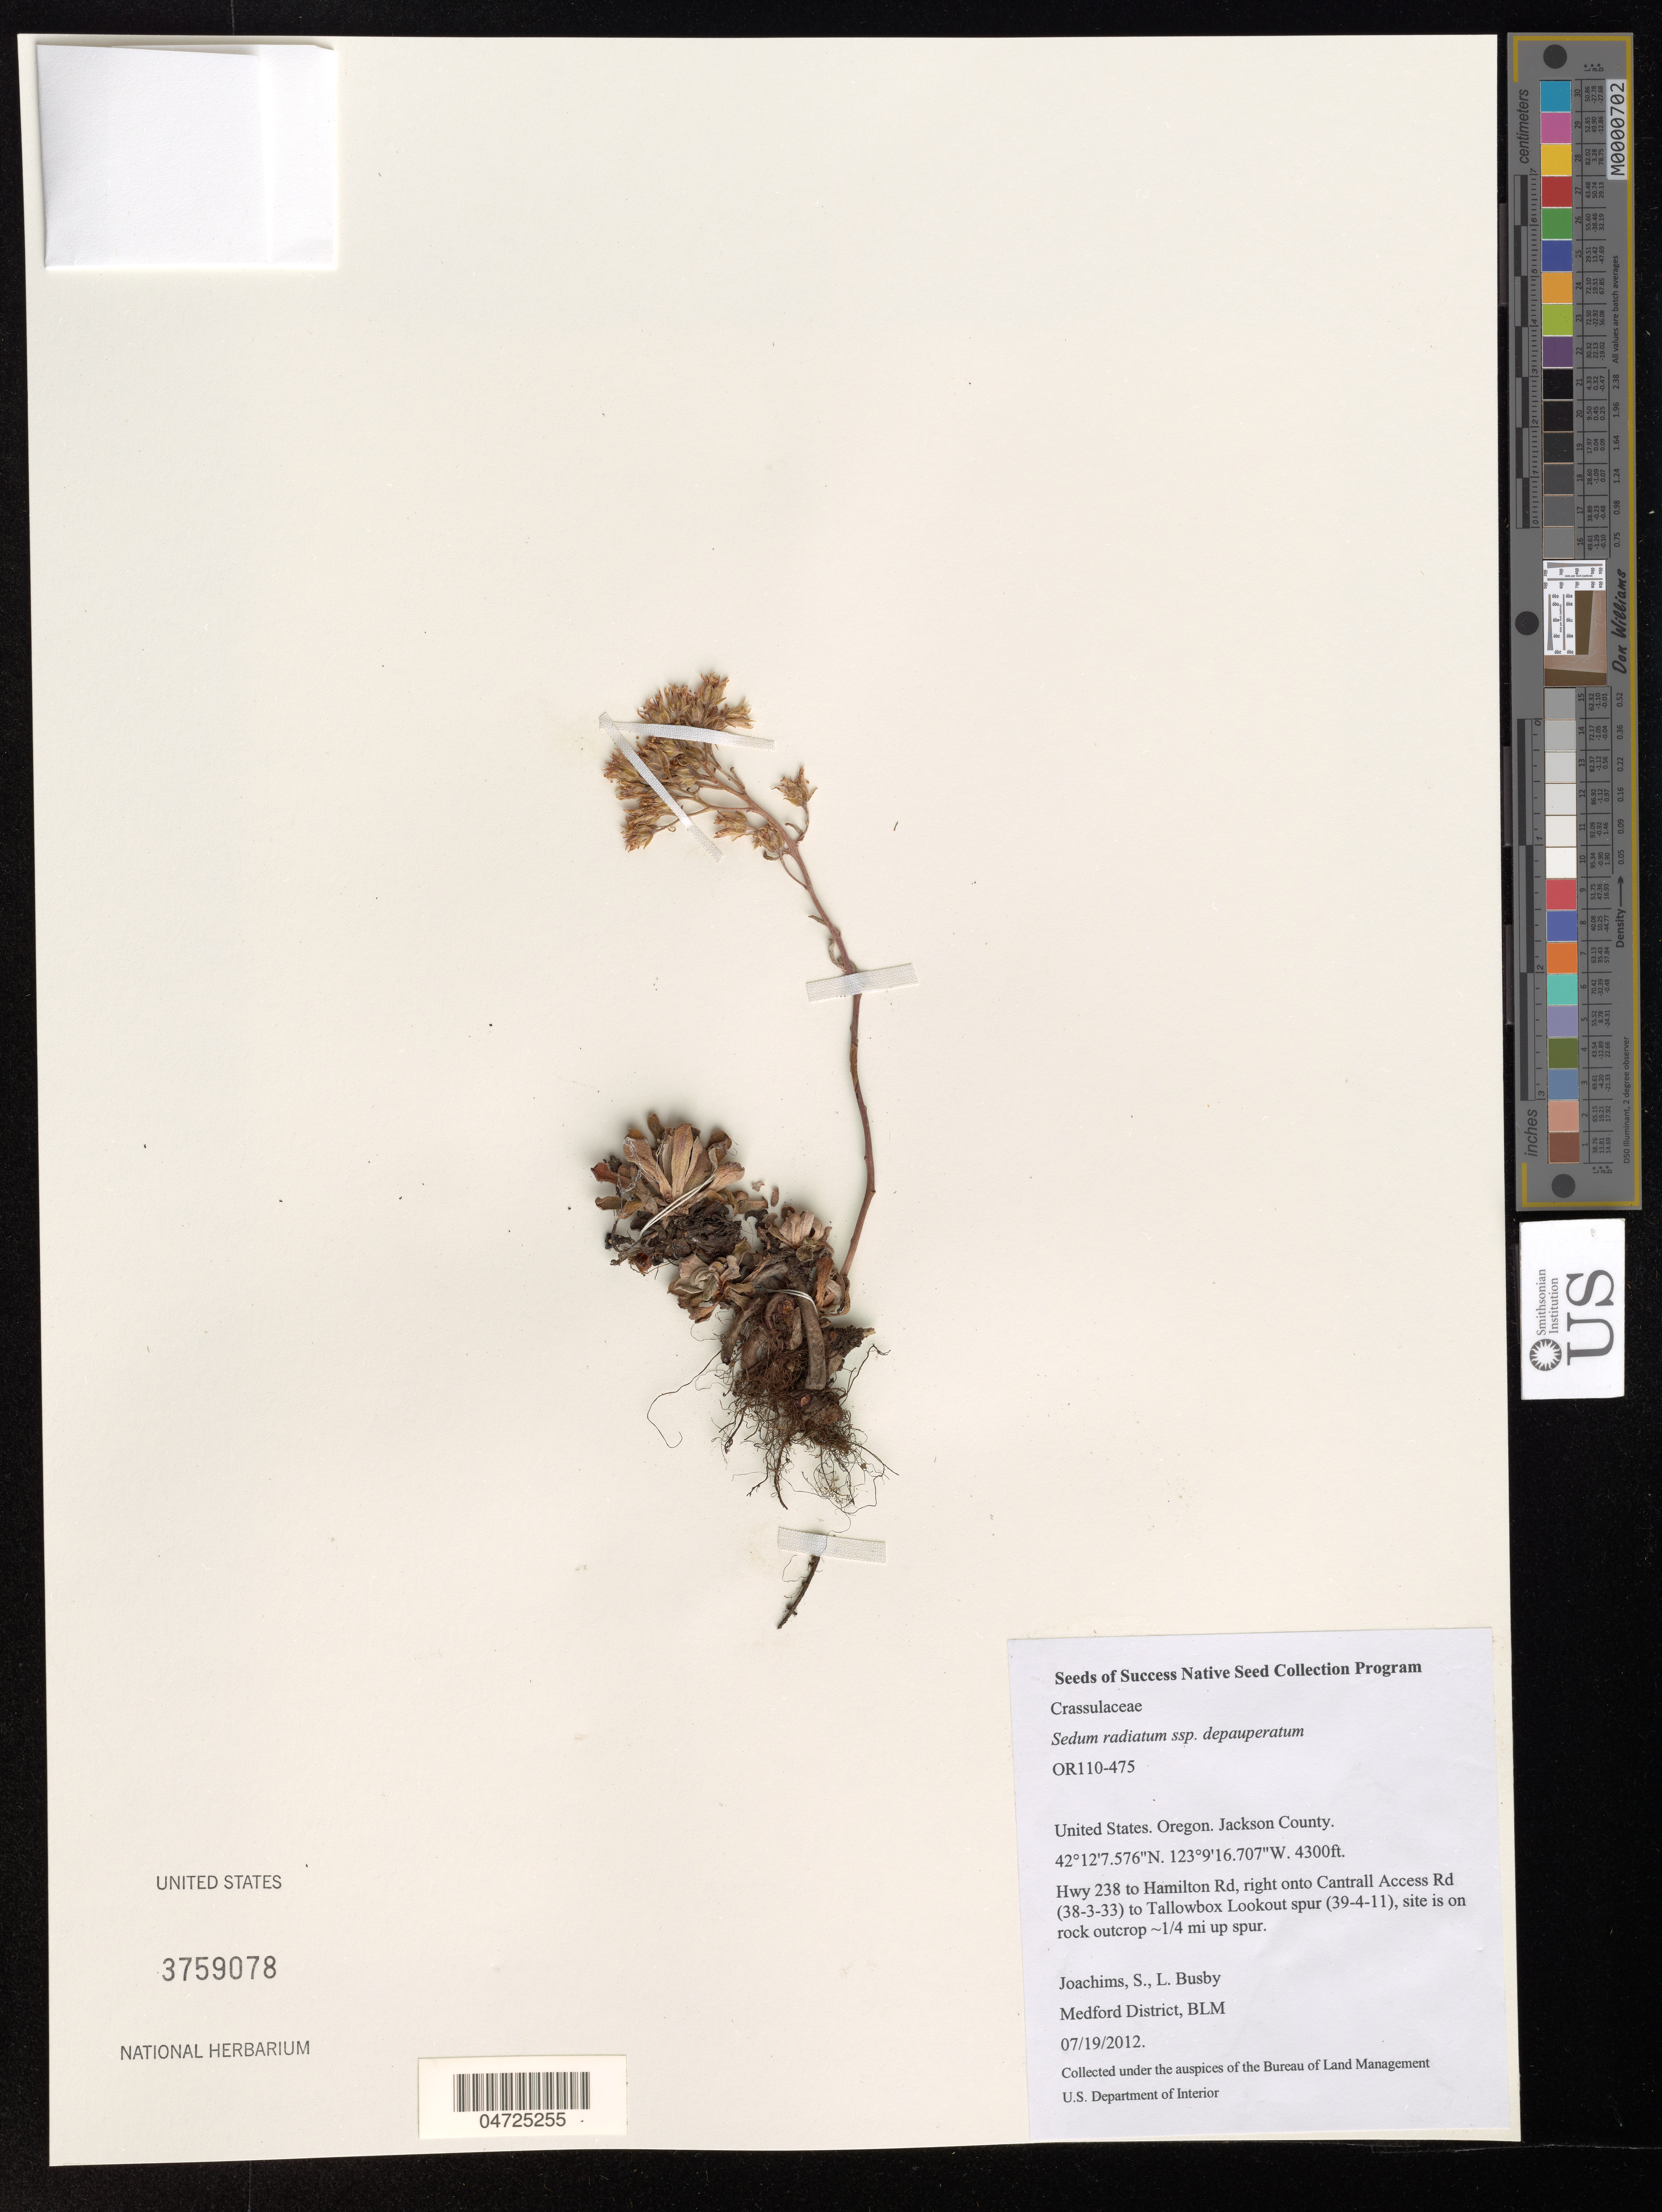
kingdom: Plantae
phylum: Tracheophyta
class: Magnoliopsida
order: Saxifragales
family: Crassulaceae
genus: Sedum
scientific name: Sedum radiatum subsp. depauperatum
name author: R.T. Clausen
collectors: S. Joachims & L. Busby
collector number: OR110-475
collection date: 2012-07-19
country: United States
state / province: Oregon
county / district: Jackson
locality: Jackson County. Hwy 238 to Hamilton Rd, right onto Cantrall Access Rd (38-3-33) to Tallowbox Lookout spur (39-4-11), site is on rock outcrop ~1/4 mi up spur.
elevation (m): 1311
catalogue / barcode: US 3759078